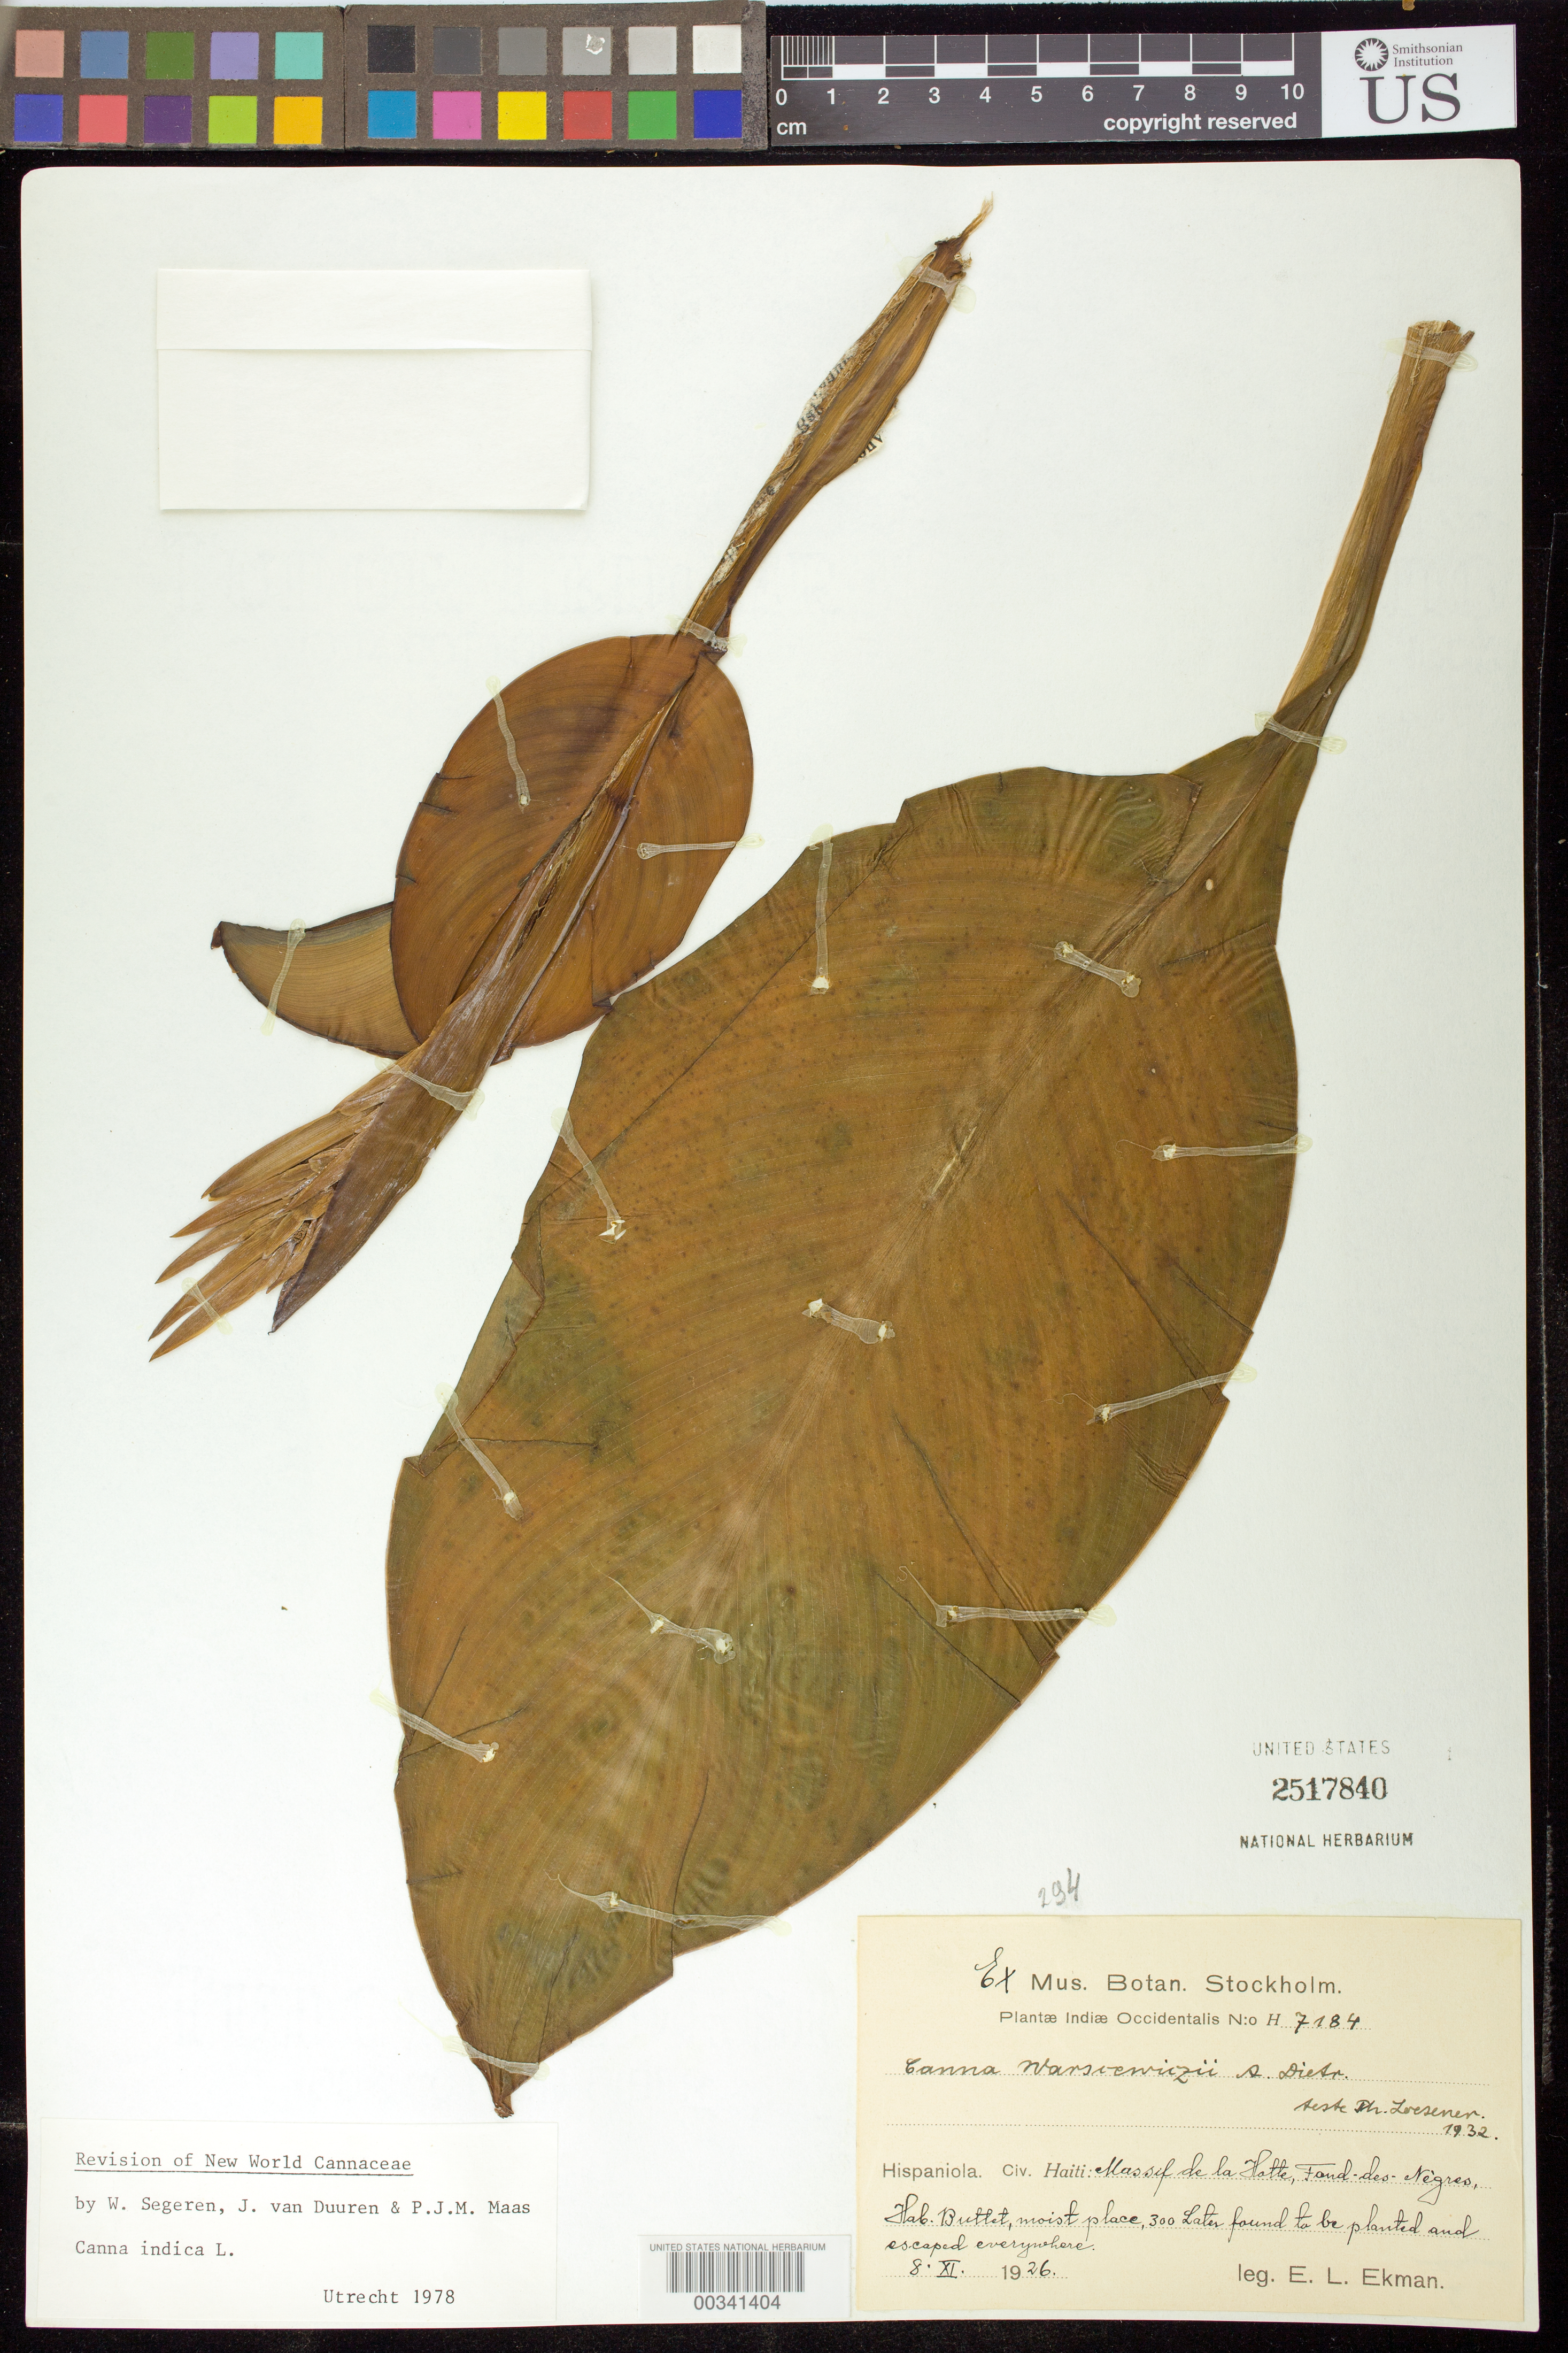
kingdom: Plantae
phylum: Tracheophyta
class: Liliopsida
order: Zingiberales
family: Cannaceae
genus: Canna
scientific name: Canna indica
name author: L.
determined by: Segeren, W.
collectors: E. L. Ekman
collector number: H.7184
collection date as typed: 08 Nov 1926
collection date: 1926-11-08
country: Haiti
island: Hispaniola Island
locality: Massif de la hotte, fond-des-negres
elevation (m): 300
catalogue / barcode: US 2517840